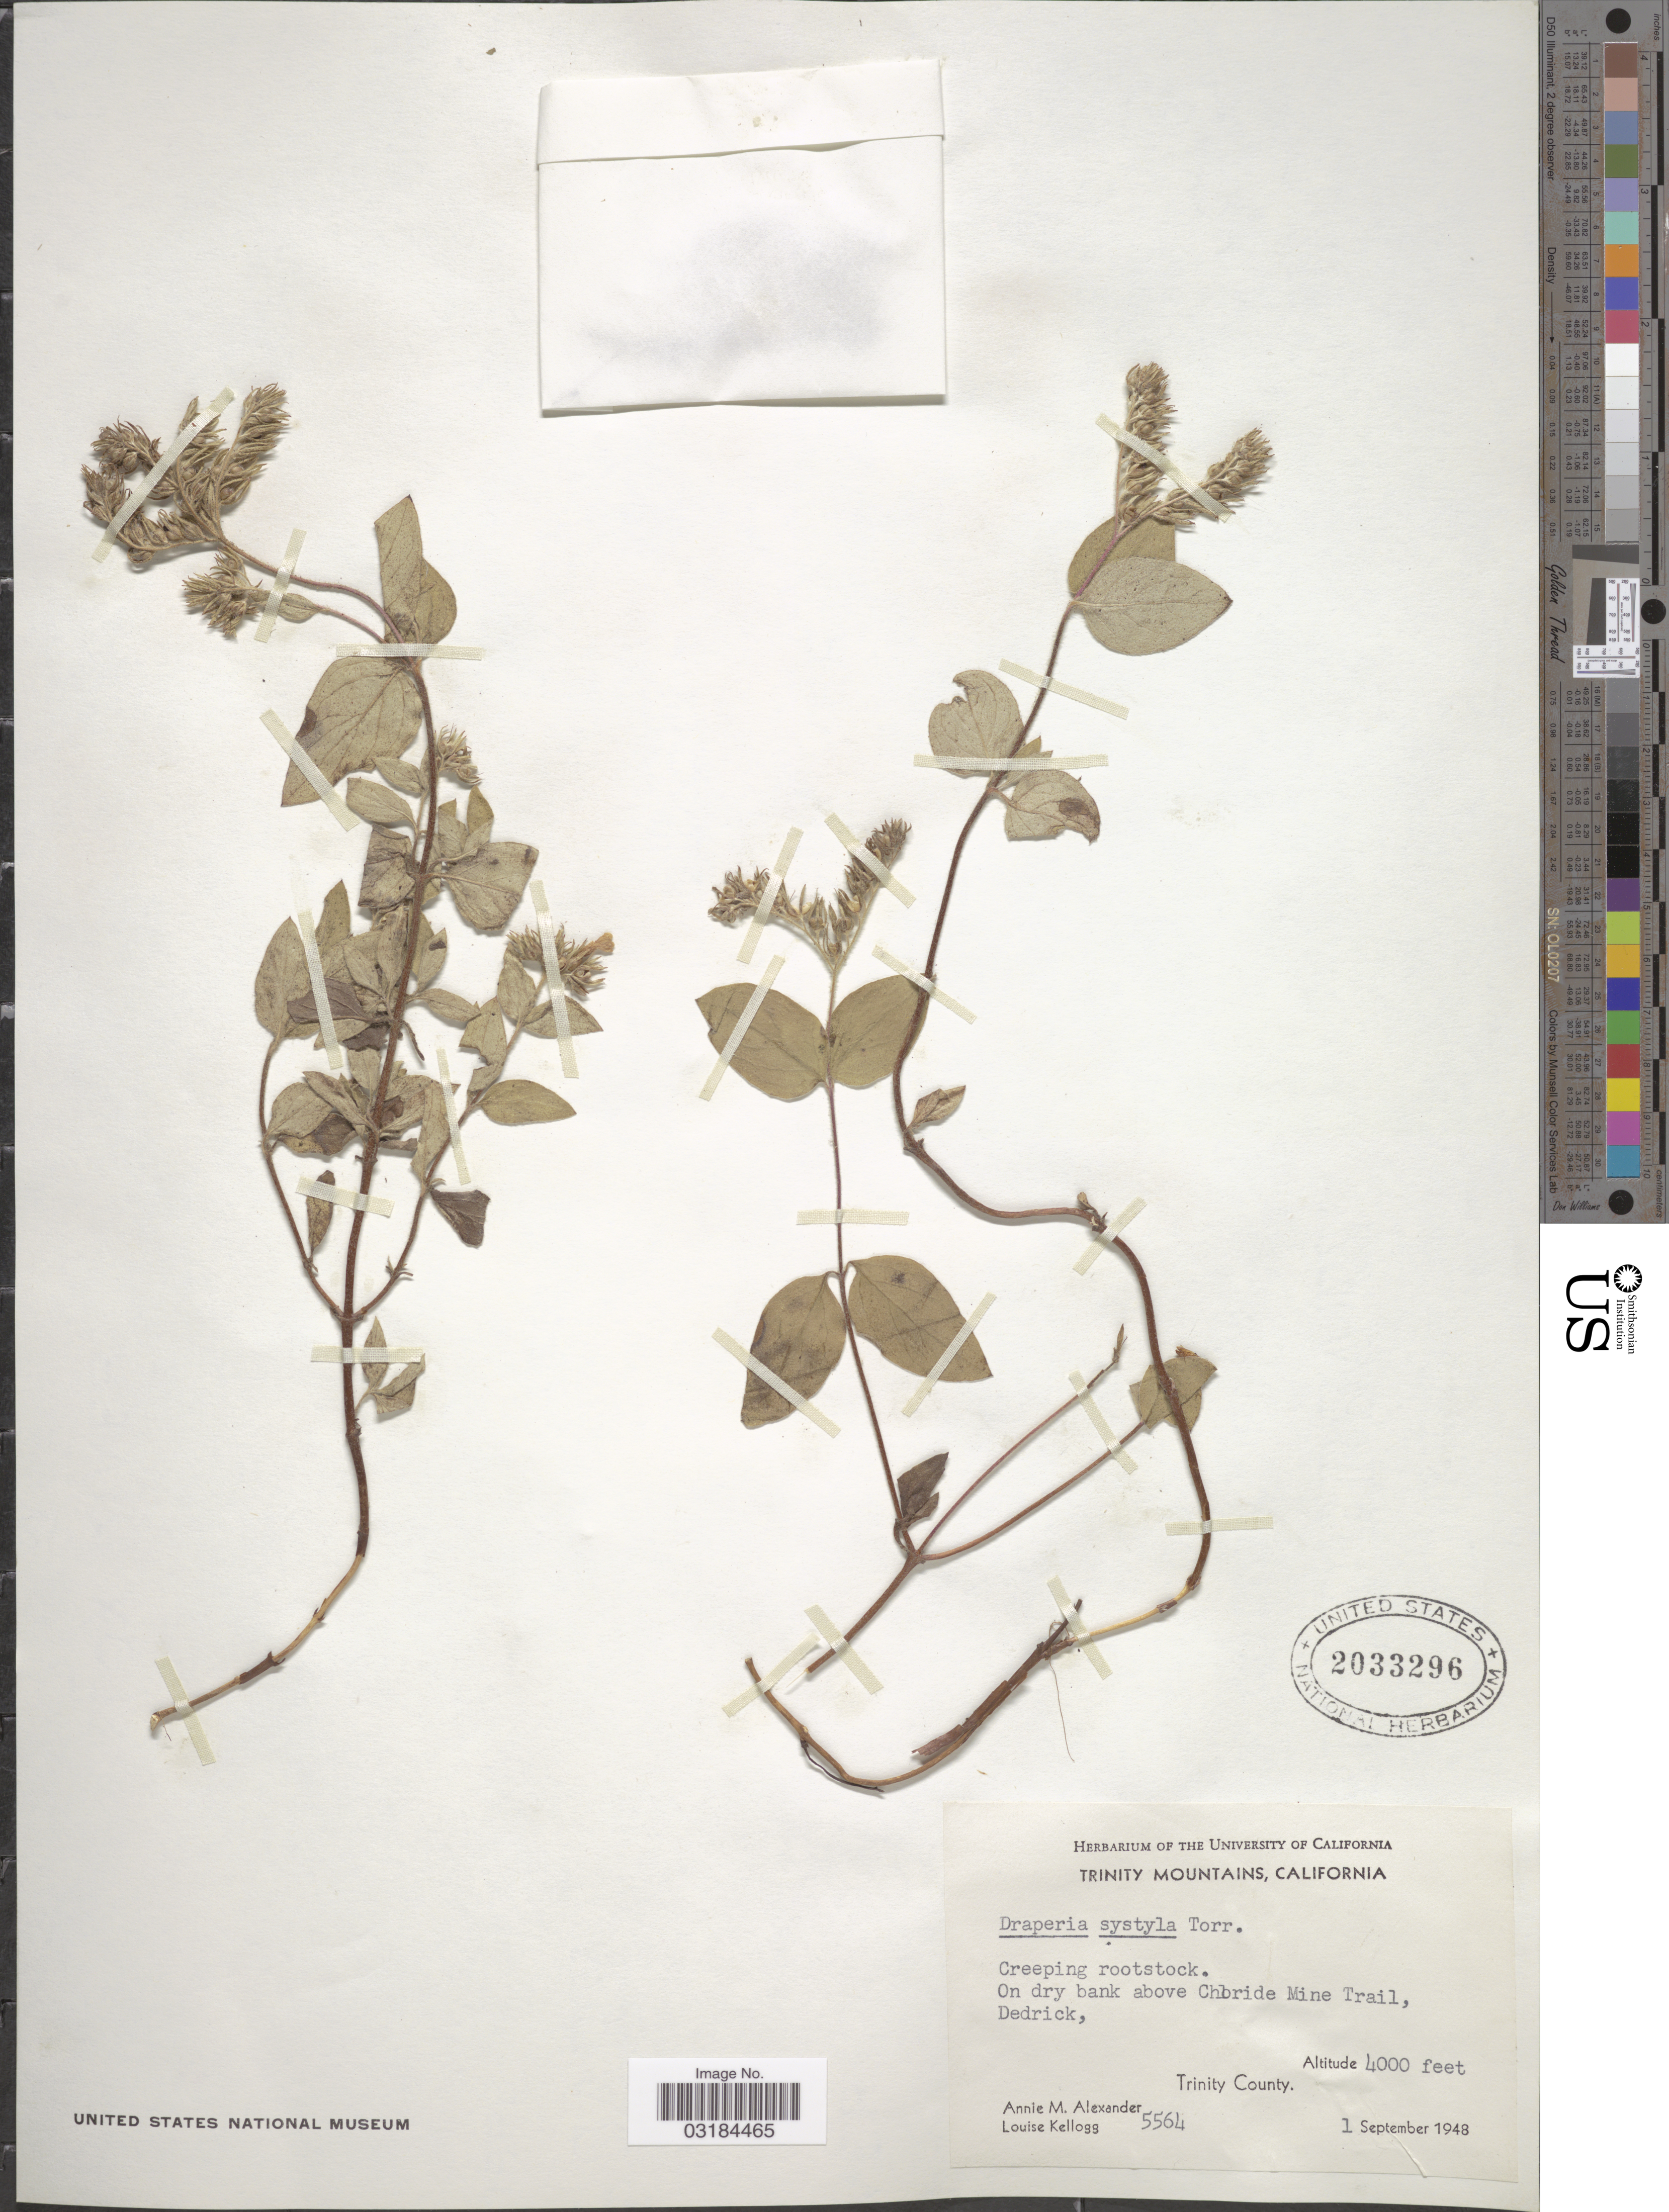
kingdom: Plantae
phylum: Tracheophyta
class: Magnoliopsida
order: Boraginales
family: Hydrophyllaceae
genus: Draperia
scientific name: Draperia systyla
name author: (A. Gray) Torr.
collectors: A. M. Alexander & L. Kellogg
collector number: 5564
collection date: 1948-09-01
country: United States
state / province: California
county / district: Trinity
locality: Trinity Mountains. On dry bank above Chloride Mine Trail, Dedrick, Trinity County.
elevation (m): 1219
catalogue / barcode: US 2033296